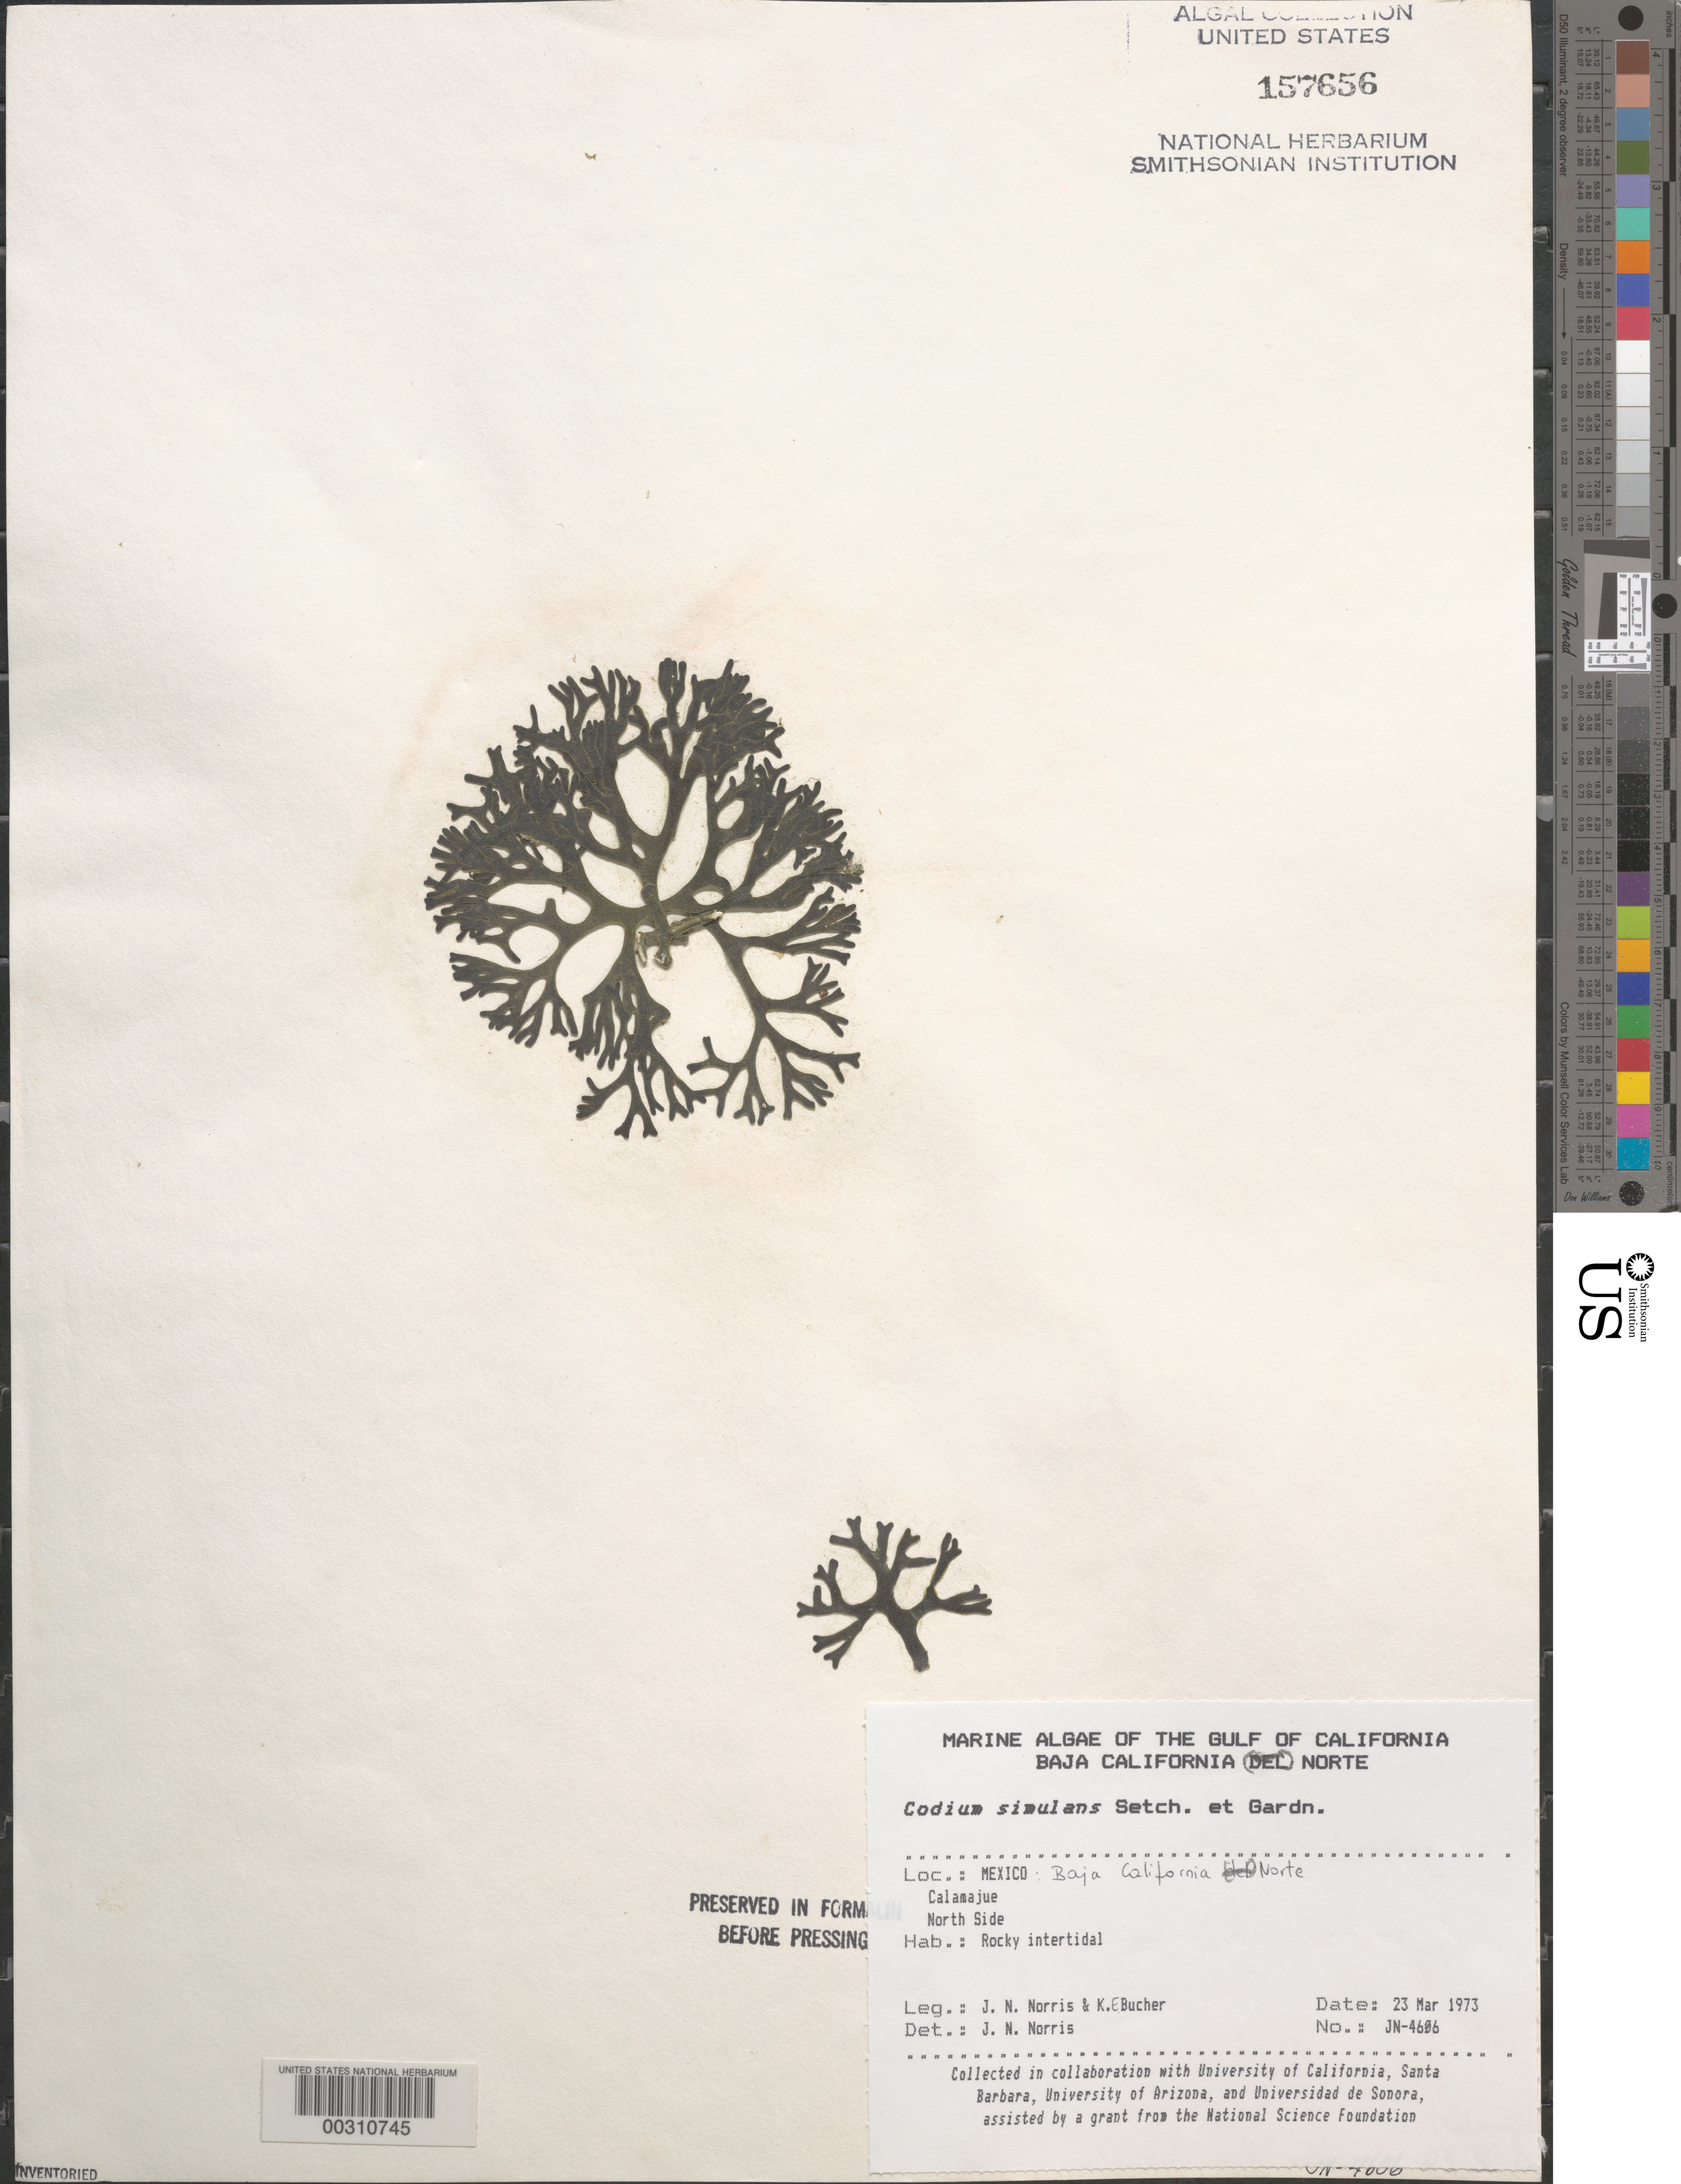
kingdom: Plantae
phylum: Chlorophyta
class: Ulvophyceae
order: Bryopsidales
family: Codiaceae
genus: Codium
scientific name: Codium simulans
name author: Setch. & N.L. Gardner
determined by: Norris, James N.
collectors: J. N. Norris & K. E. Bucher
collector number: JN-4606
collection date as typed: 23 Mar 1973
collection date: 1973-03-23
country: Mexico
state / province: Baja California Norte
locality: Calamajue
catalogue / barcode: US 157656